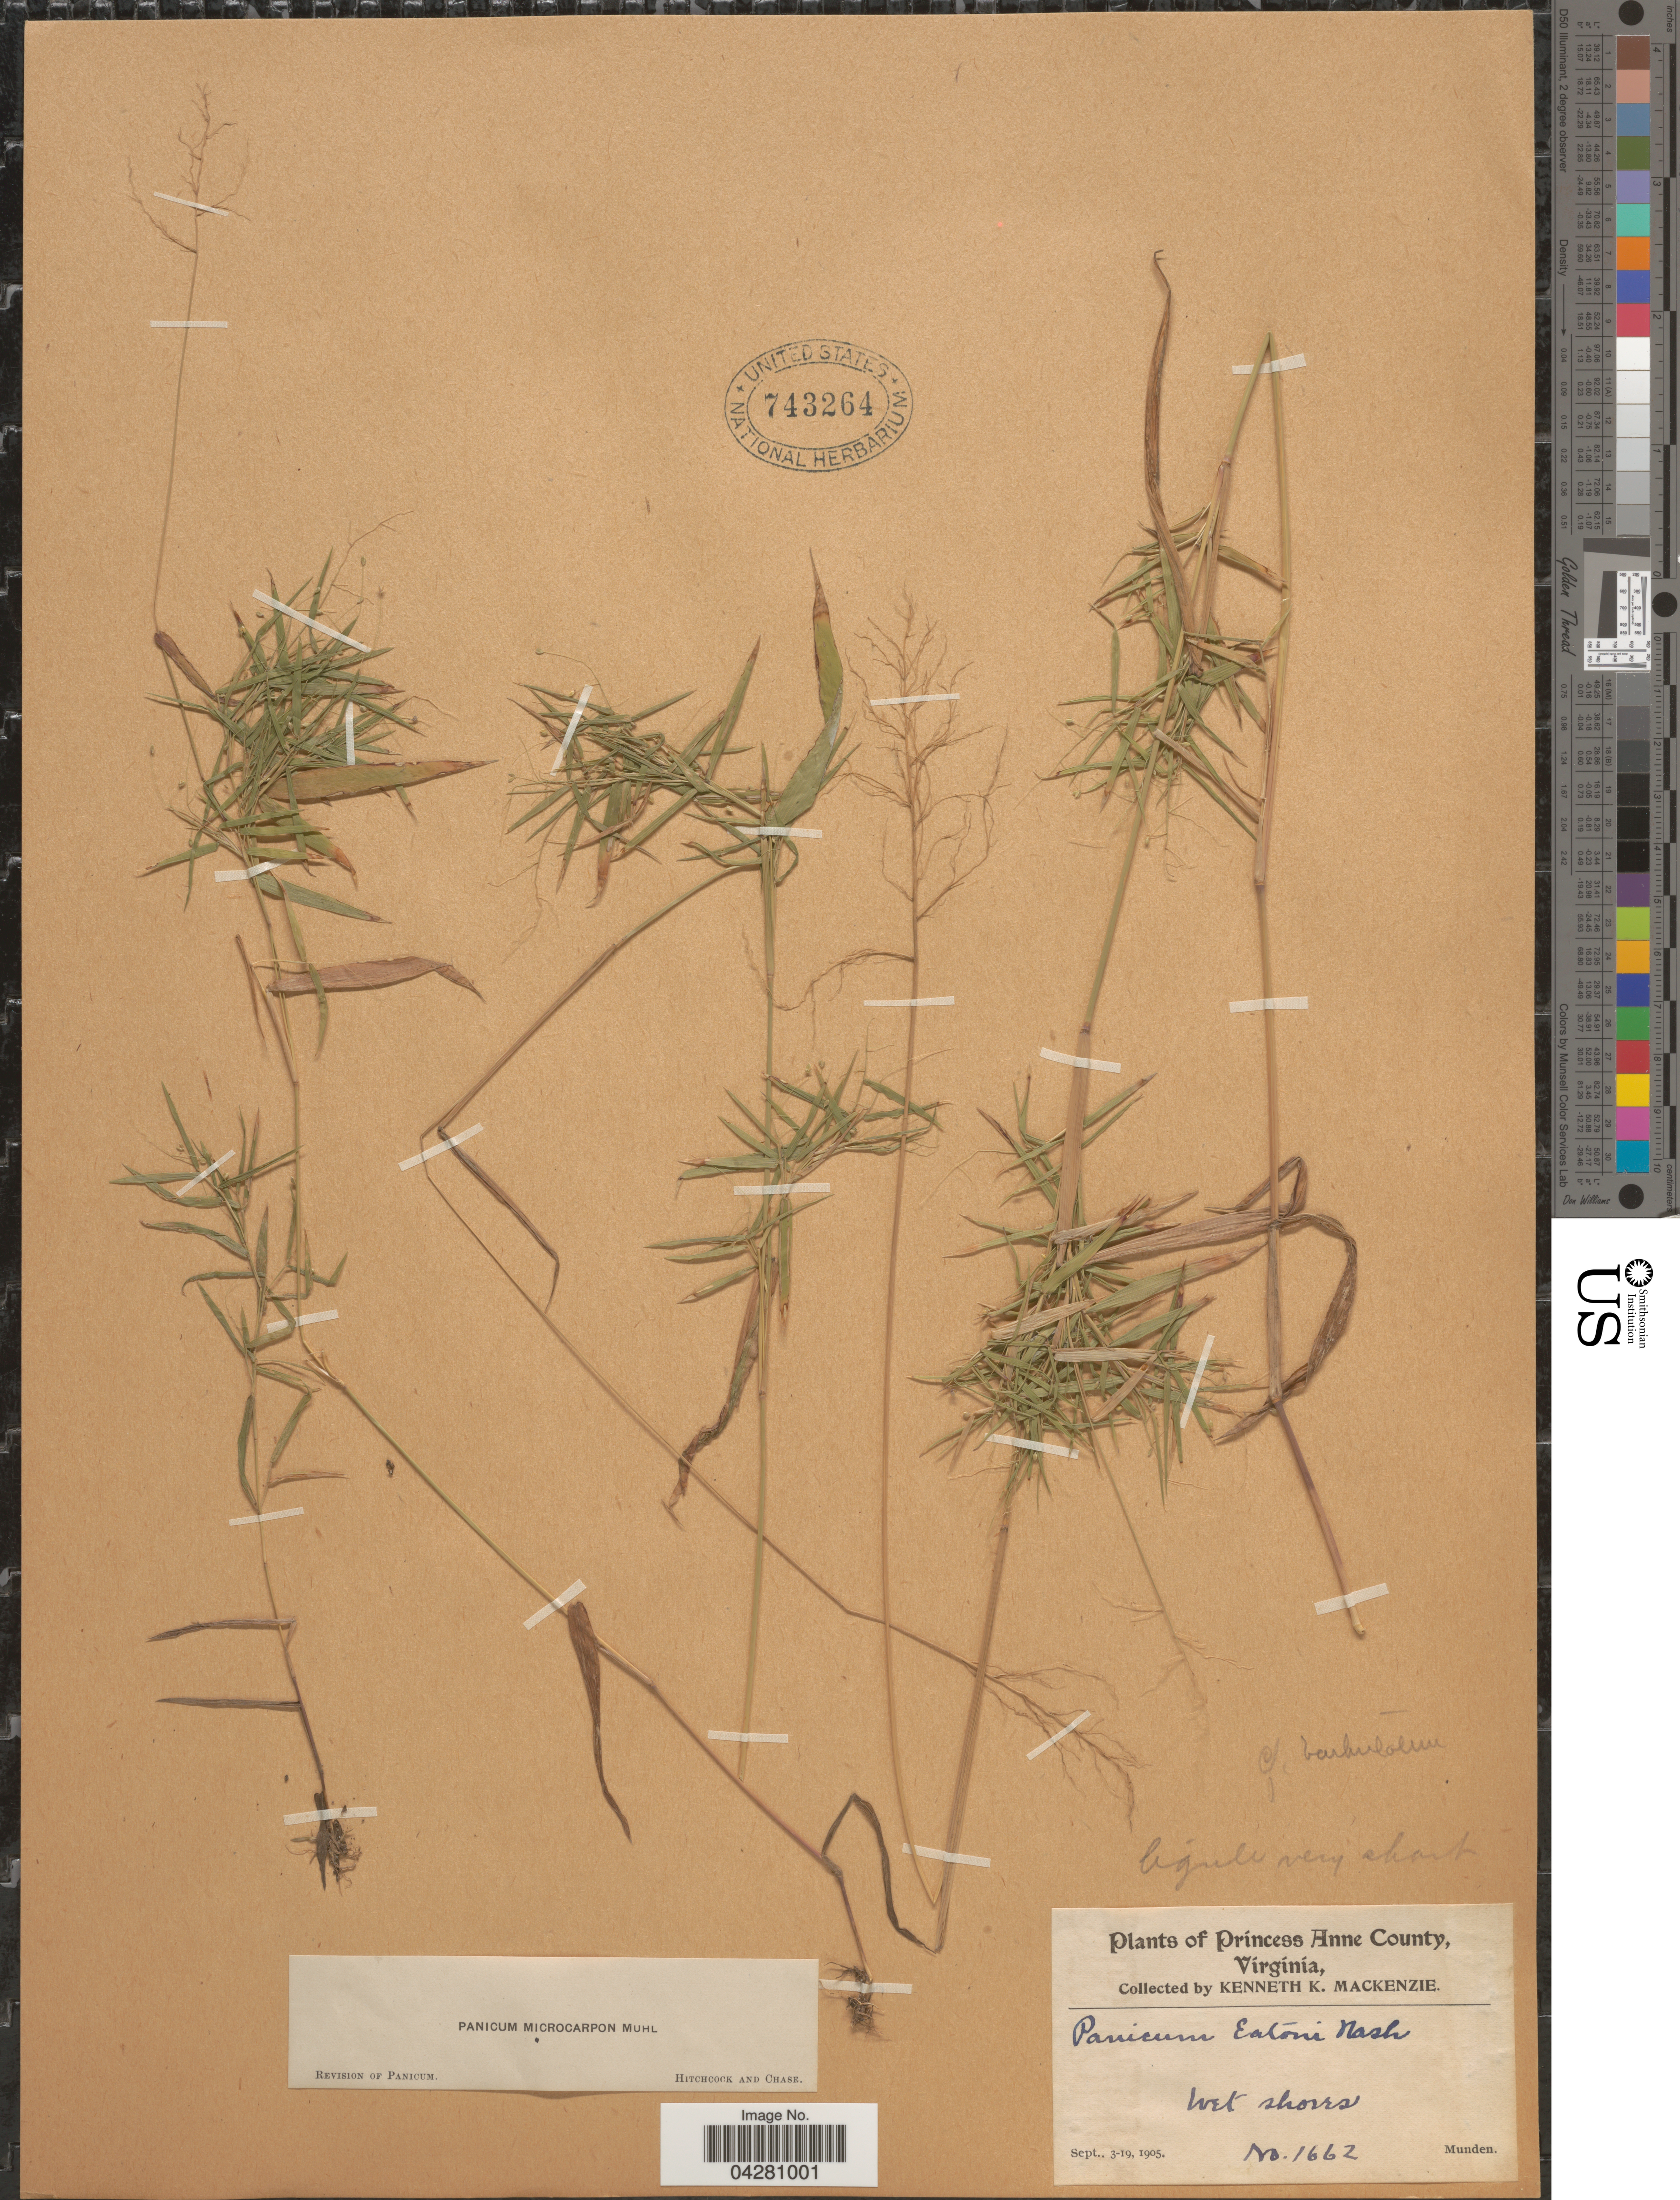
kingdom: Plantae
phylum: Tracheophyta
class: Liliopsida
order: Poales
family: Poaceae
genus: Dichanthelium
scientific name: Dichanthelium dichotomum var. dichotomum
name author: (L.) Gould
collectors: K. K. Mackenzie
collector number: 1662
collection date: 1905-09-03/1905-09-19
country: United States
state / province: Virginia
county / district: City of Virginia Beach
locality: Princess Anne (=historic county name)County. Munden.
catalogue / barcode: US 743264